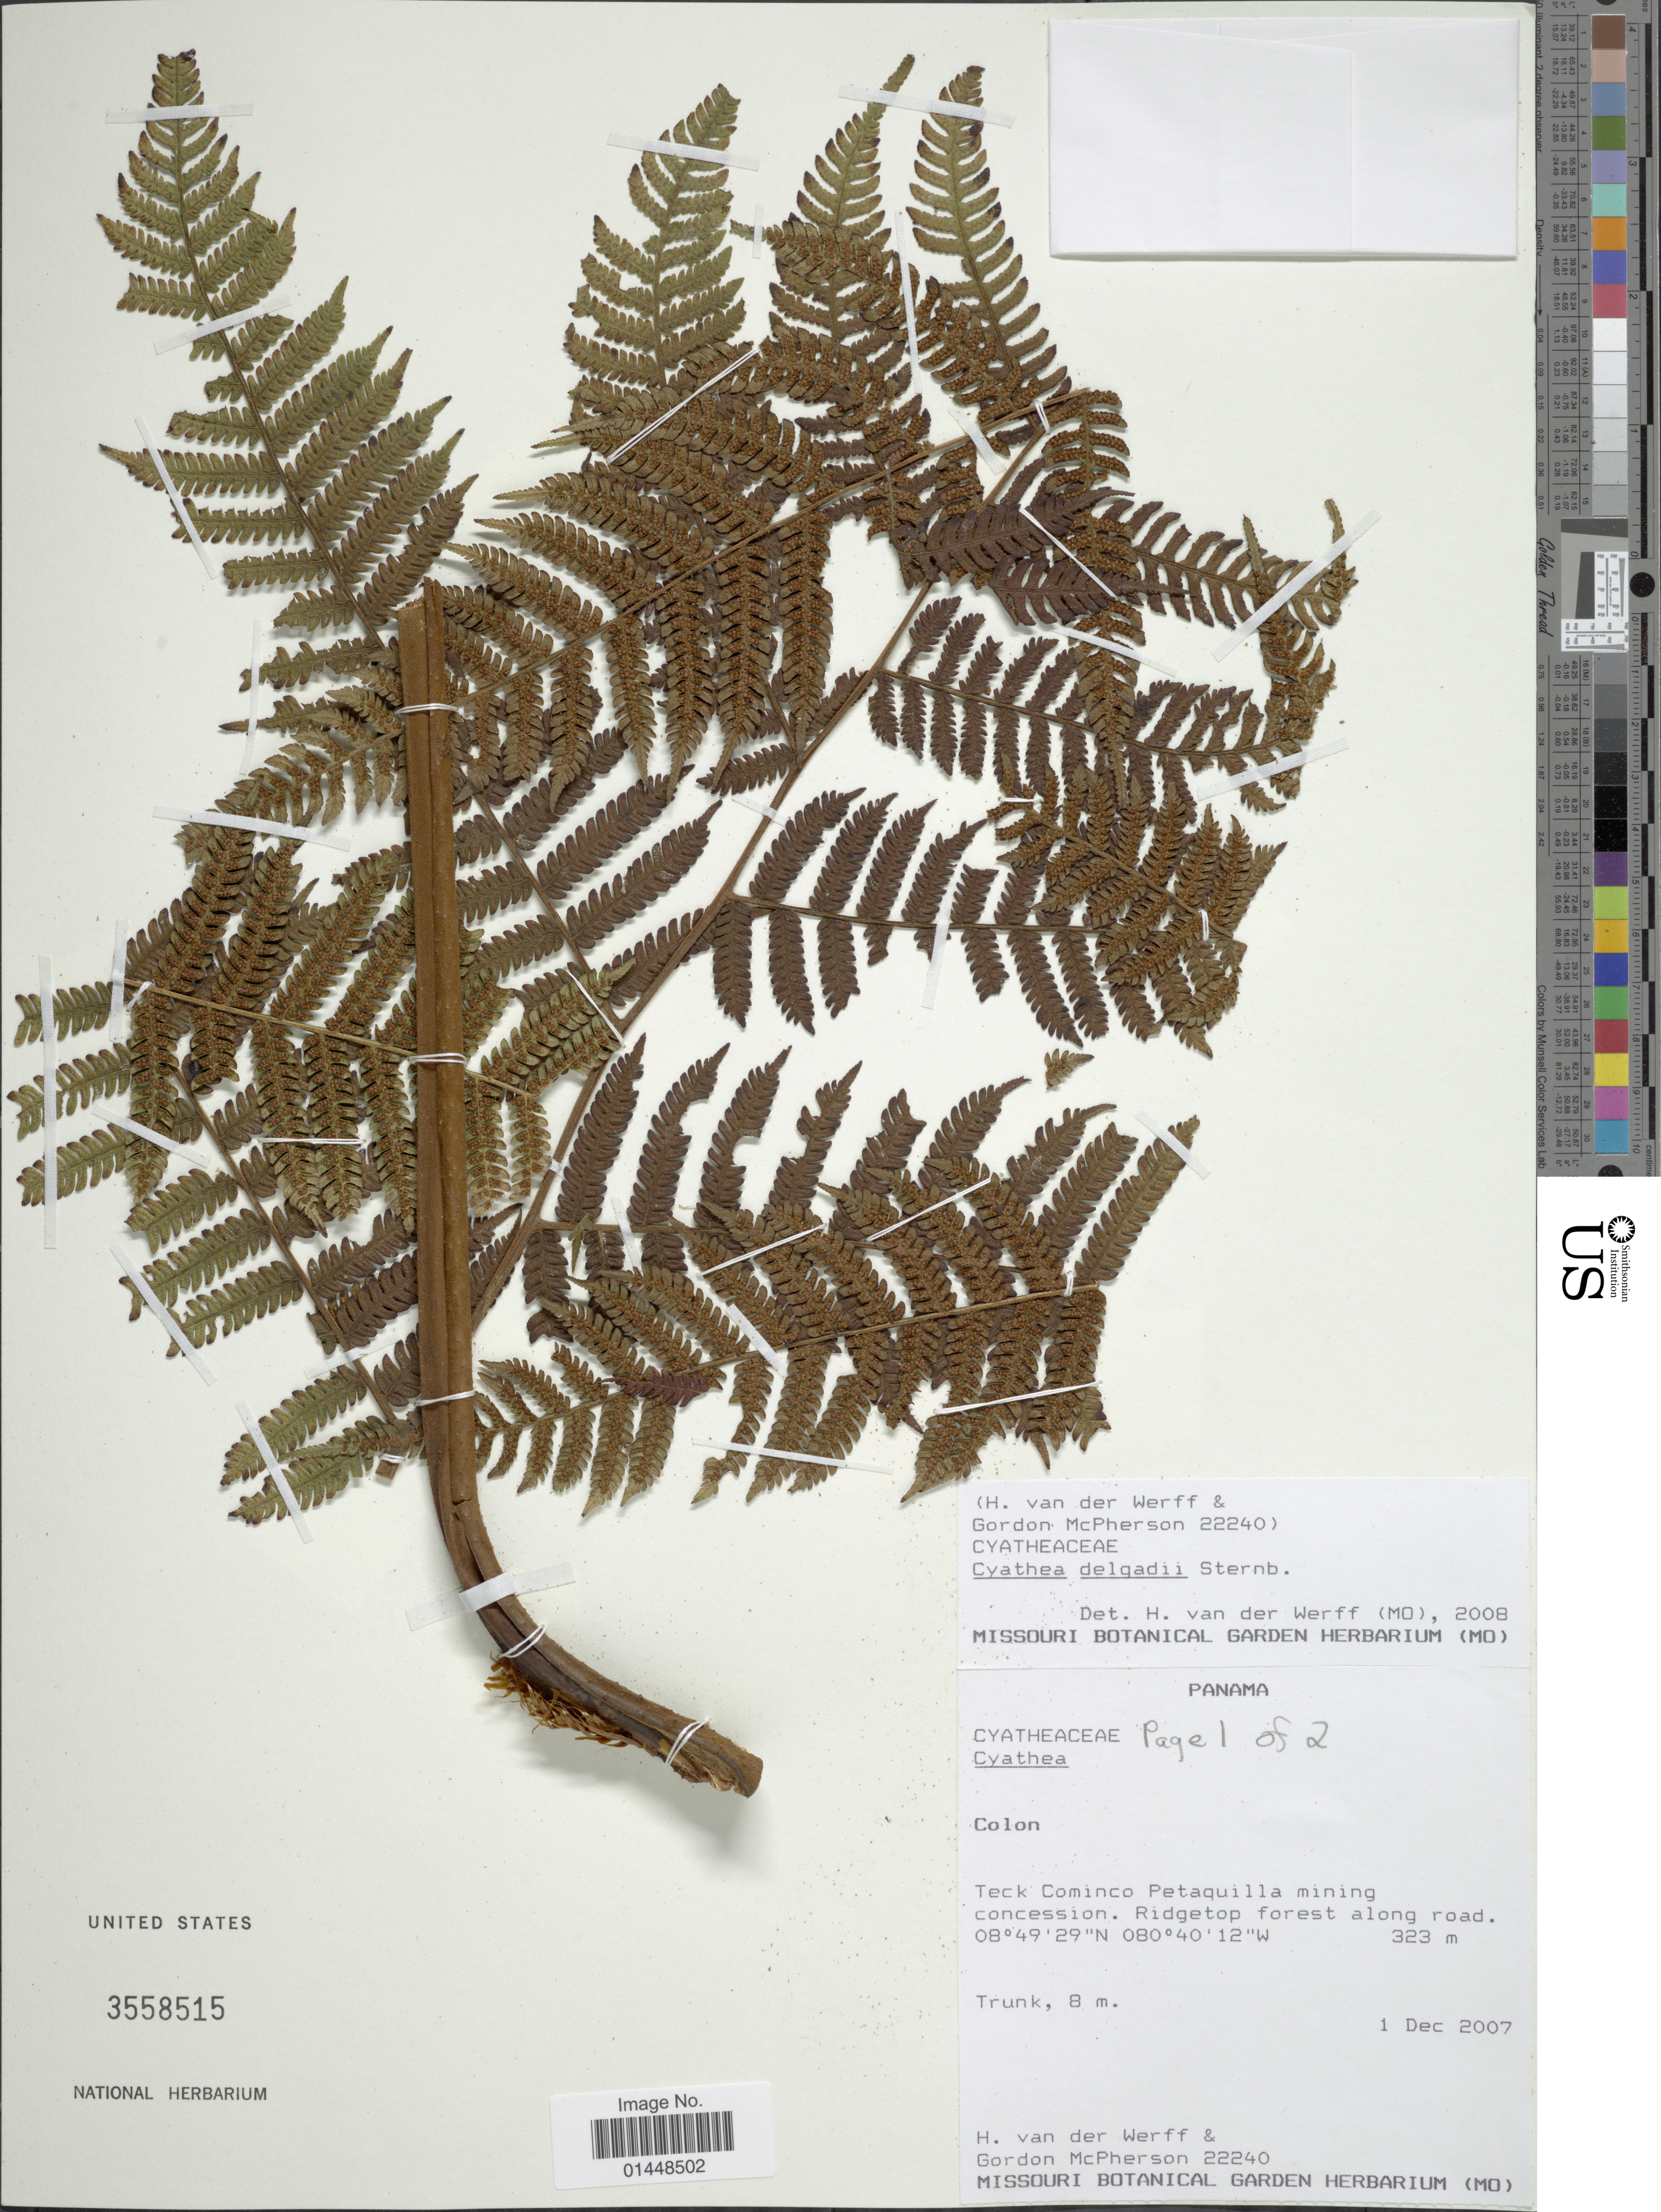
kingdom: Plantae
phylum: Tracheophyta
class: Polypodiopsida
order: Cyatheales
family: Cyatheaceae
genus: Cyathea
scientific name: Cyathea delgadii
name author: Pohl ex Sternb.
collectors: H. van der Werff & G. D. McPherson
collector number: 22240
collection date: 2007-12-01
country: Panama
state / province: Colón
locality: Teck Cominco Petaquilla mining concession. Ridgetop forest along road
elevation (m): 323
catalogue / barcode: US 3558515